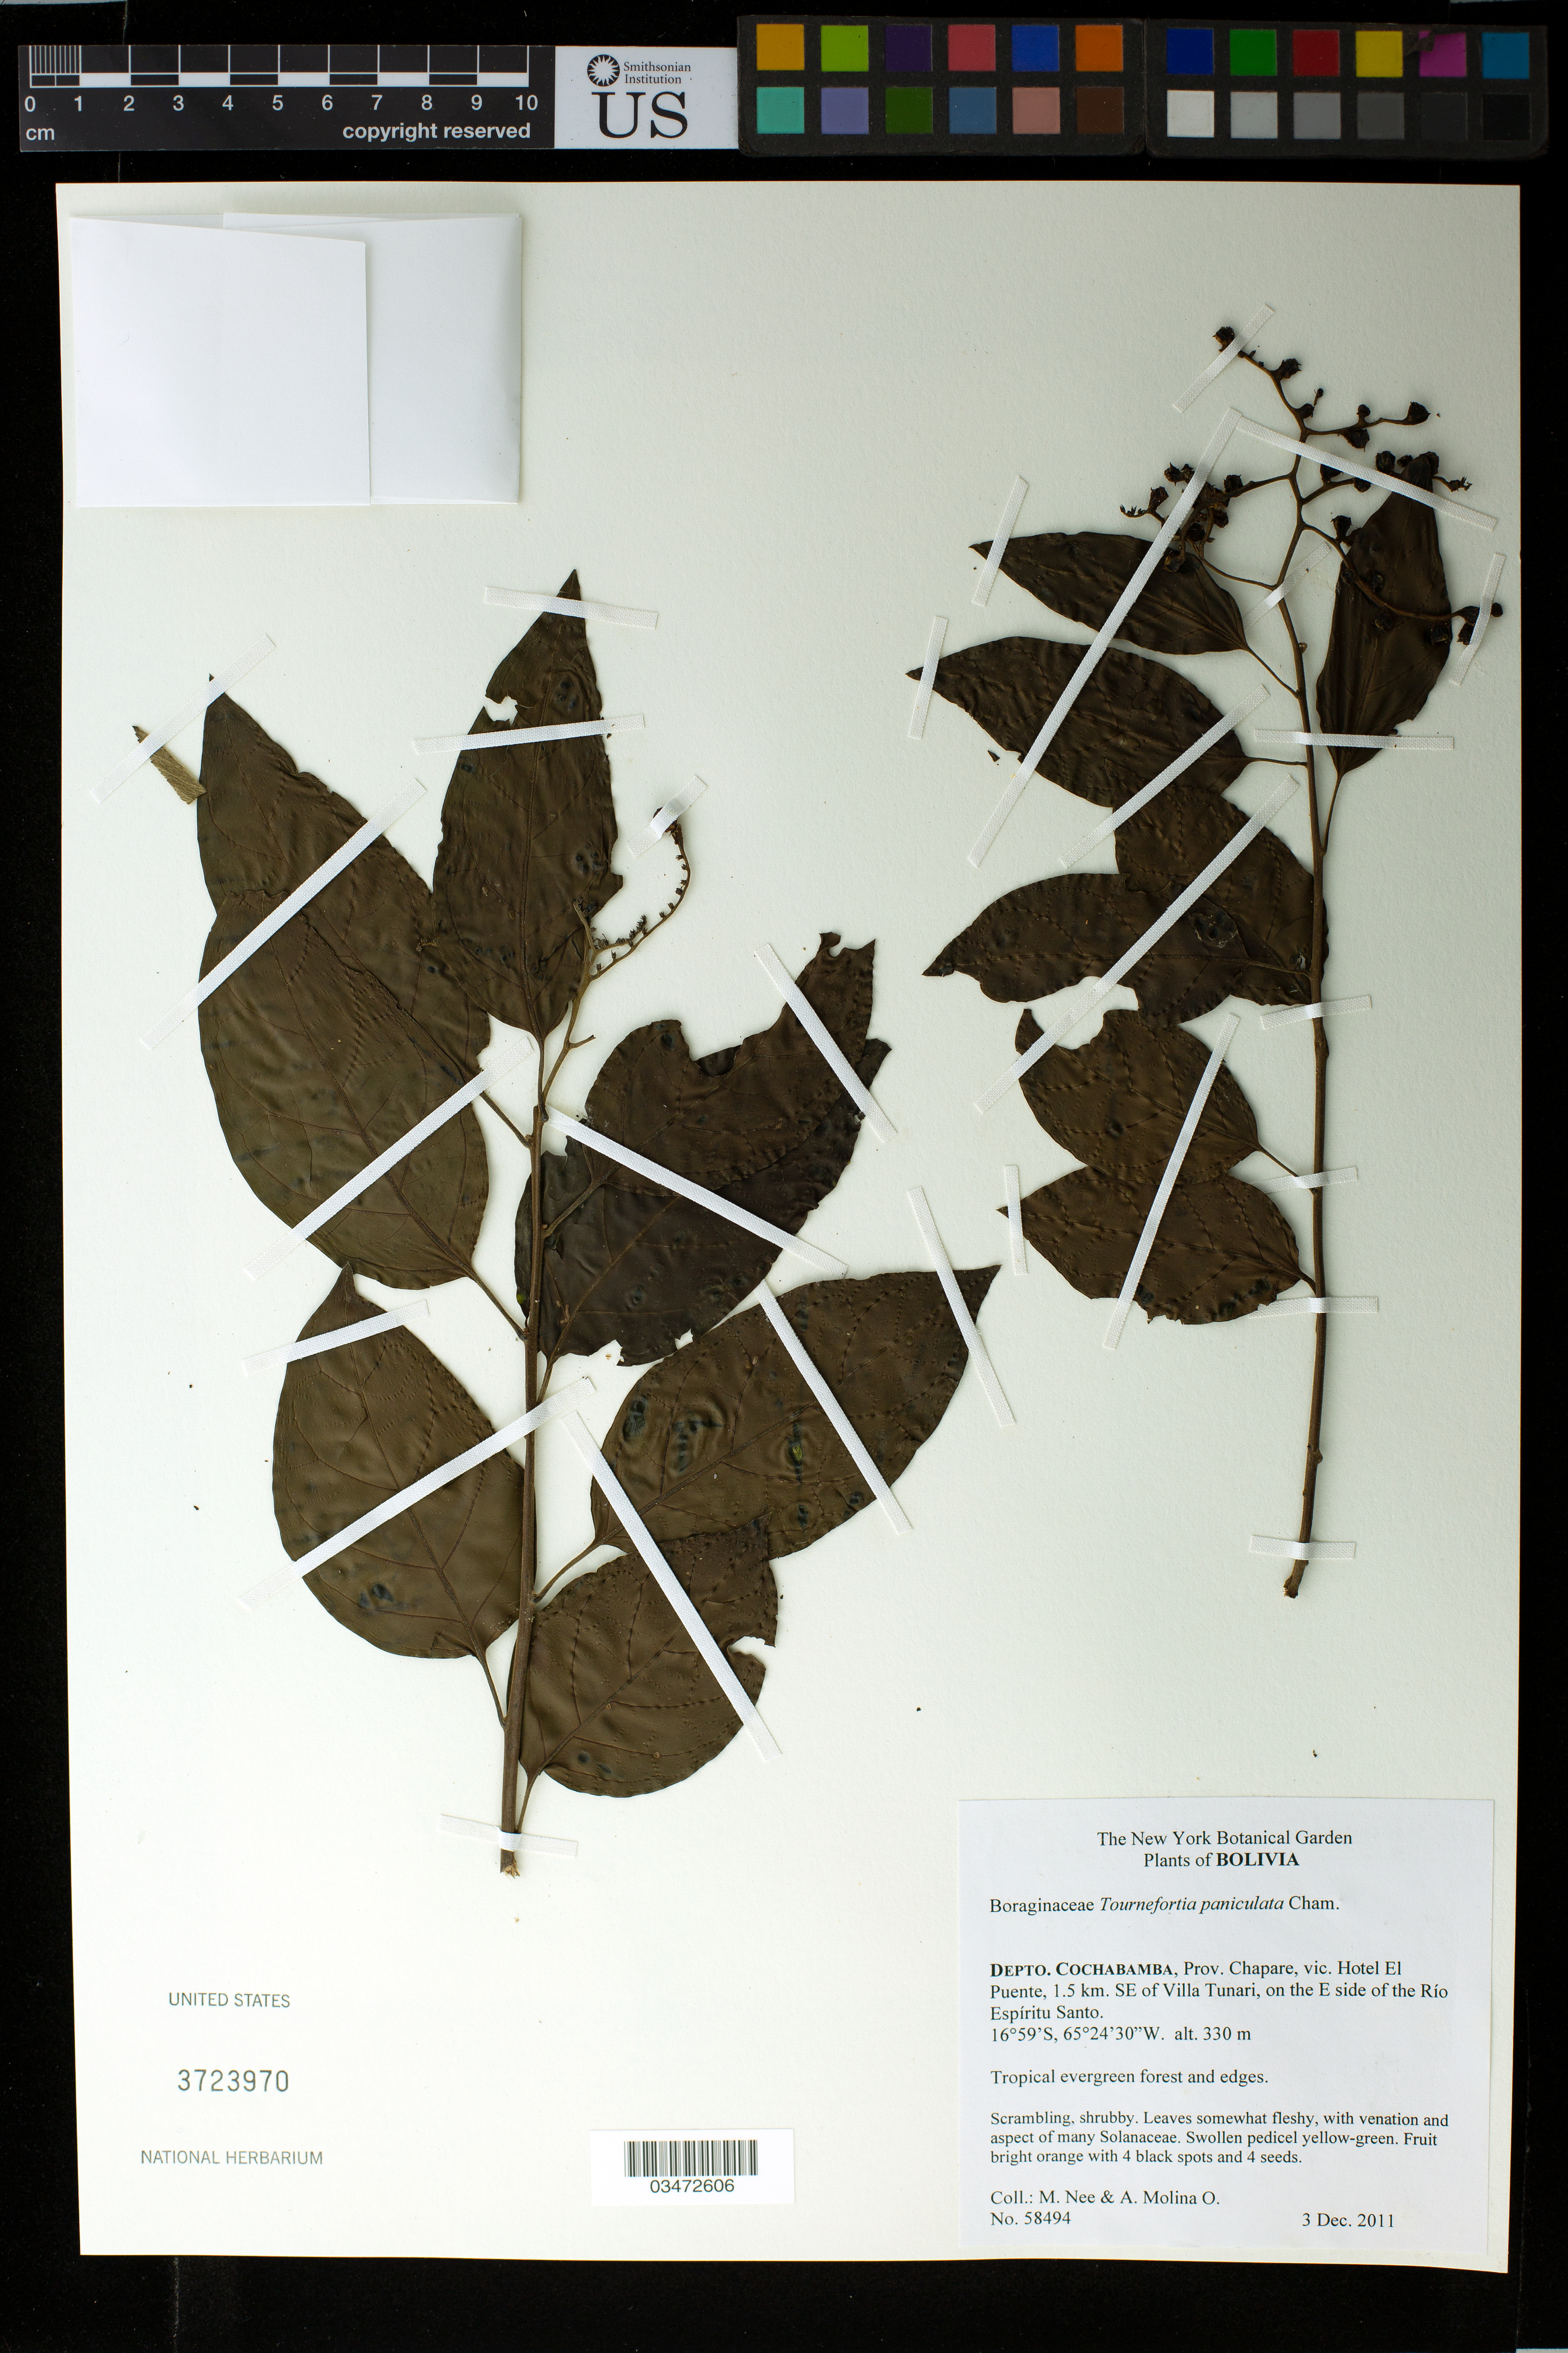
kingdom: Plantae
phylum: Tracheophyta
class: Magnoliopsida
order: Boraginales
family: Heliotropiaceae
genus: Tournefortia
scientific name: Tournefortia paniculata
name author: Cham.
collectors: M. Nee & A. Molina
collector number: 58494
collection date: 2011-12-03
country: Bolivia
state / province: Cochabamba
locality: Prov. Chapare, vic. Hotel El Puente, 1.5 km. SE of Villa Tunari, on the E side of the Rio Espiritu Santo.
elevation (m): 330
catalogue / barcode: US 3723970